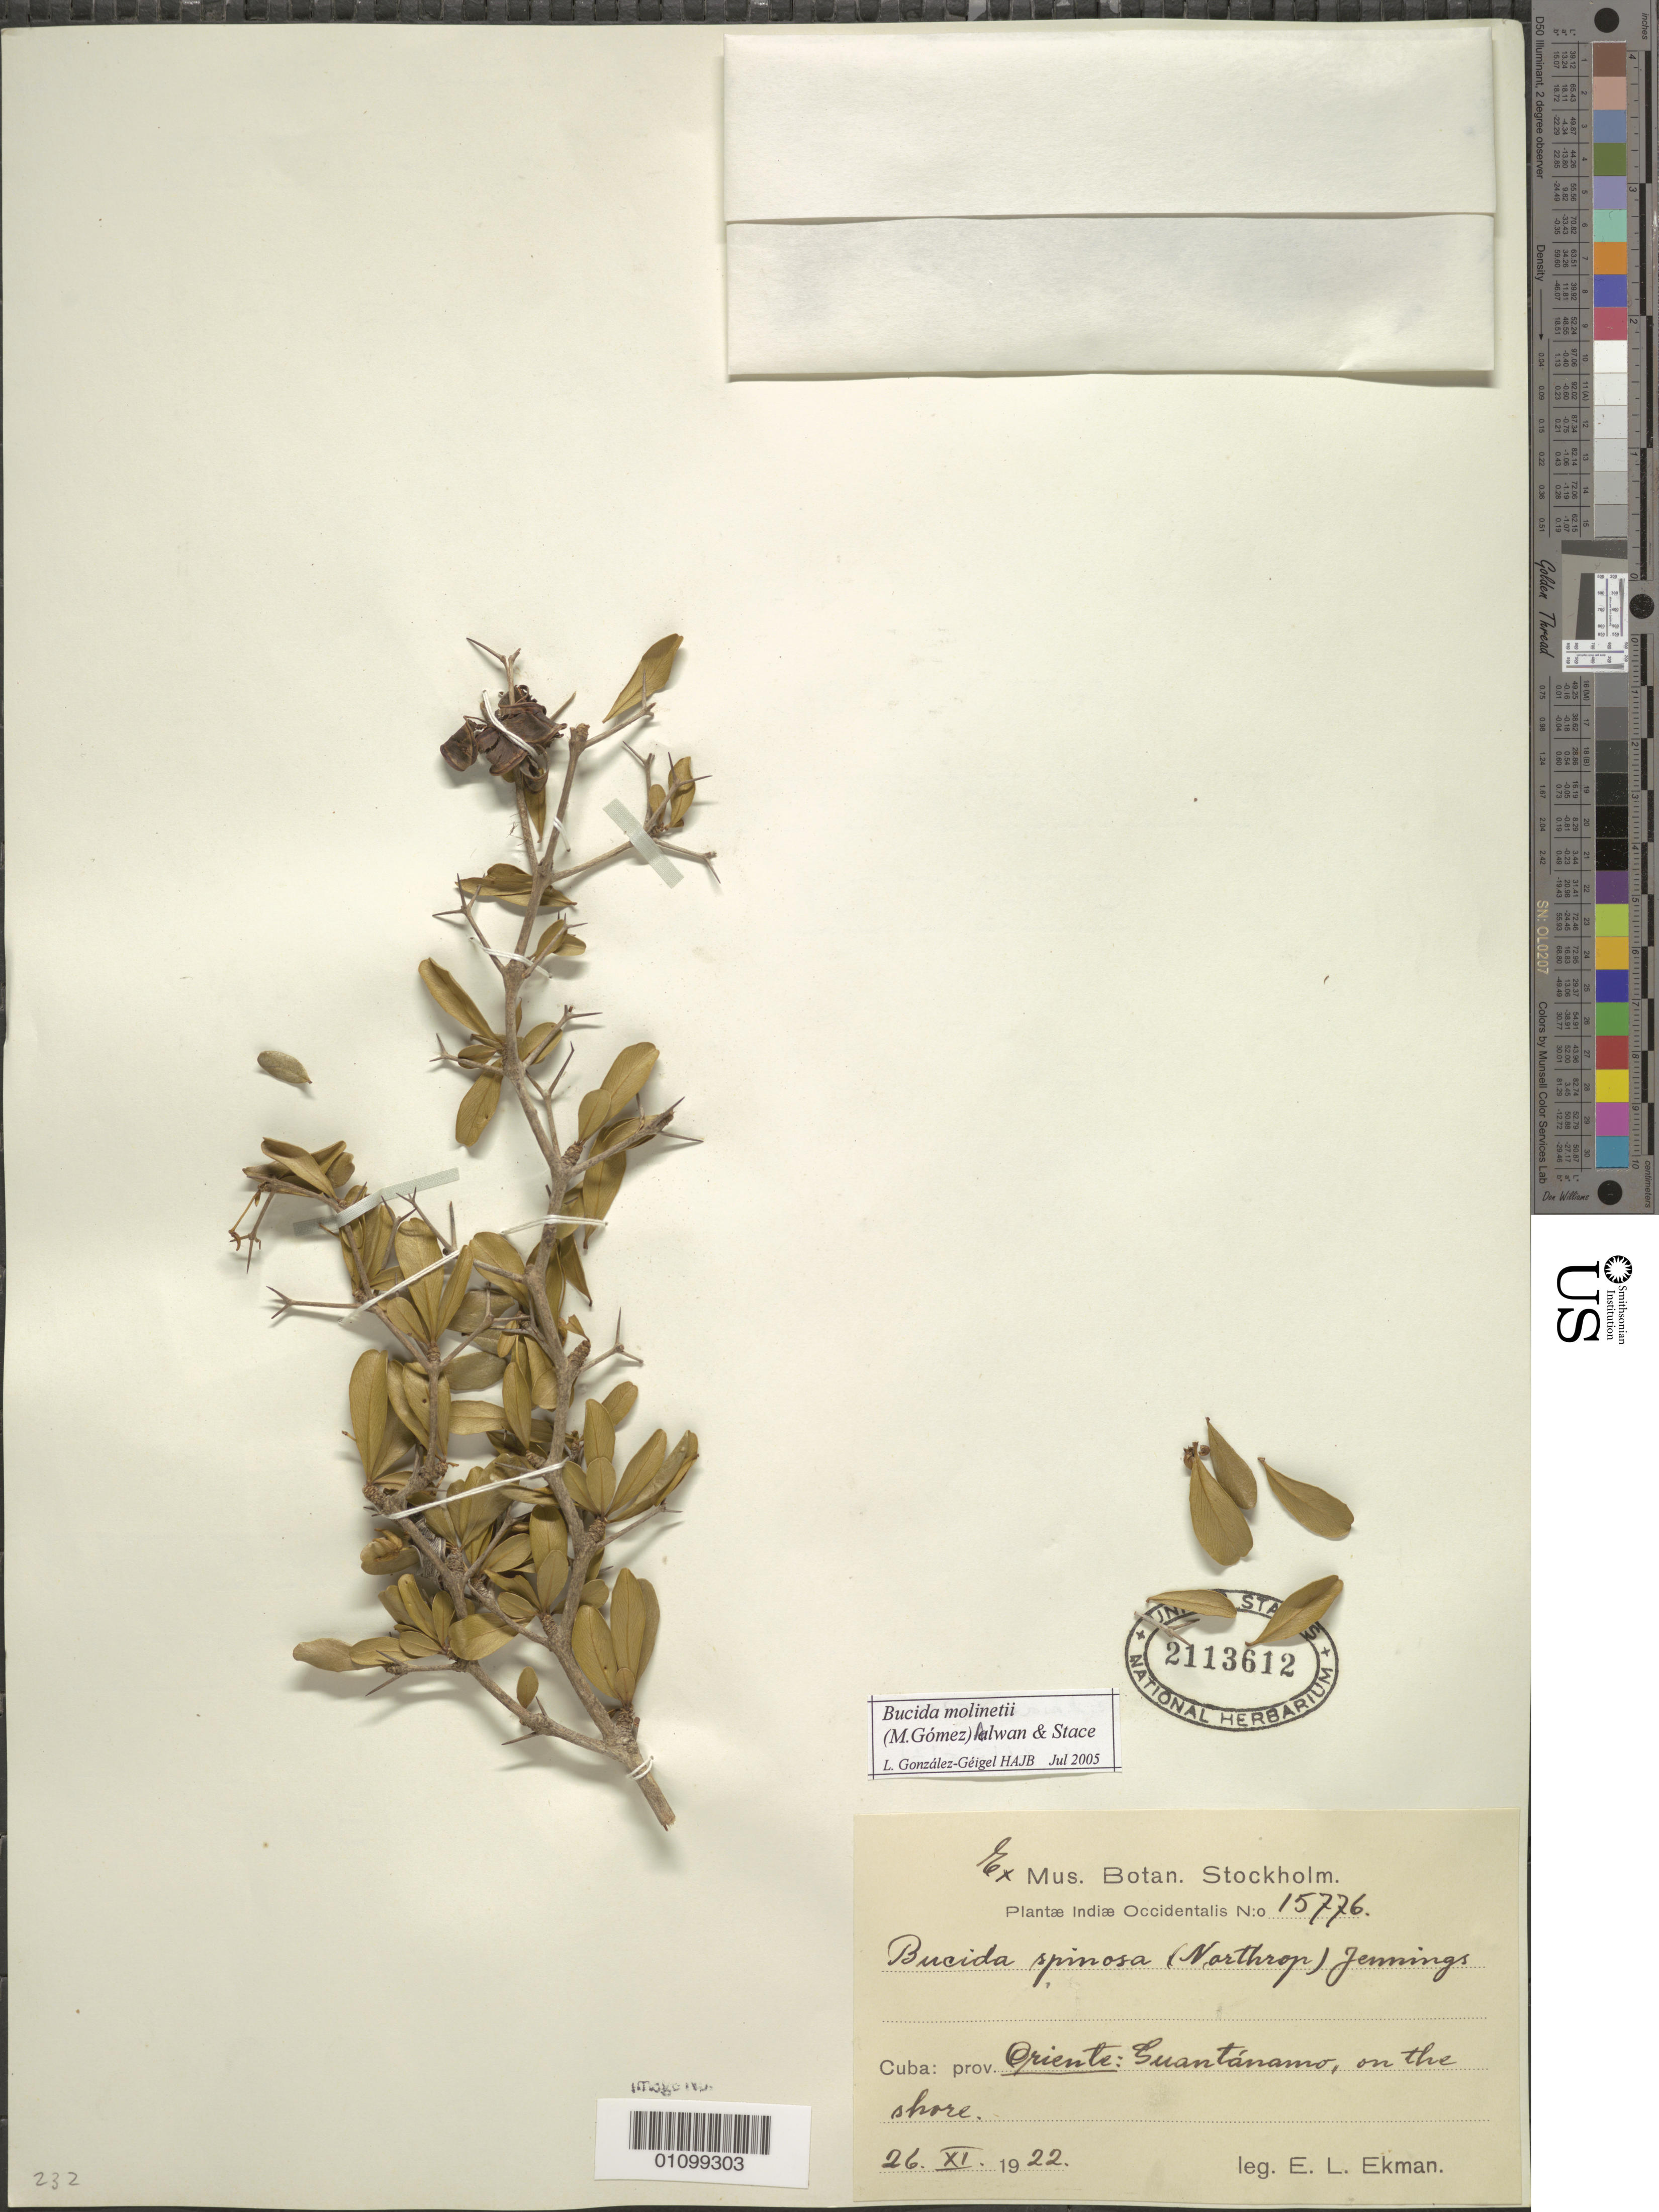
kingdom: Plantae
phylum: Tracheophyta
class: Magnoliopsida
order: Myrtales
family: Combretaceae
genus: Terminalia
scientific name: Terminalia molinetii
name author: M. Gómez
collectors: E. L. Ekman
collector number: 15776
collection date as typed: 26 Nov 1922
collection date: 1922-11-26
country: Cuba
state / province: Guantanamo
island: Cuba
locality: Guantánamo, on the shore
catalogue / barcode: US 2113612